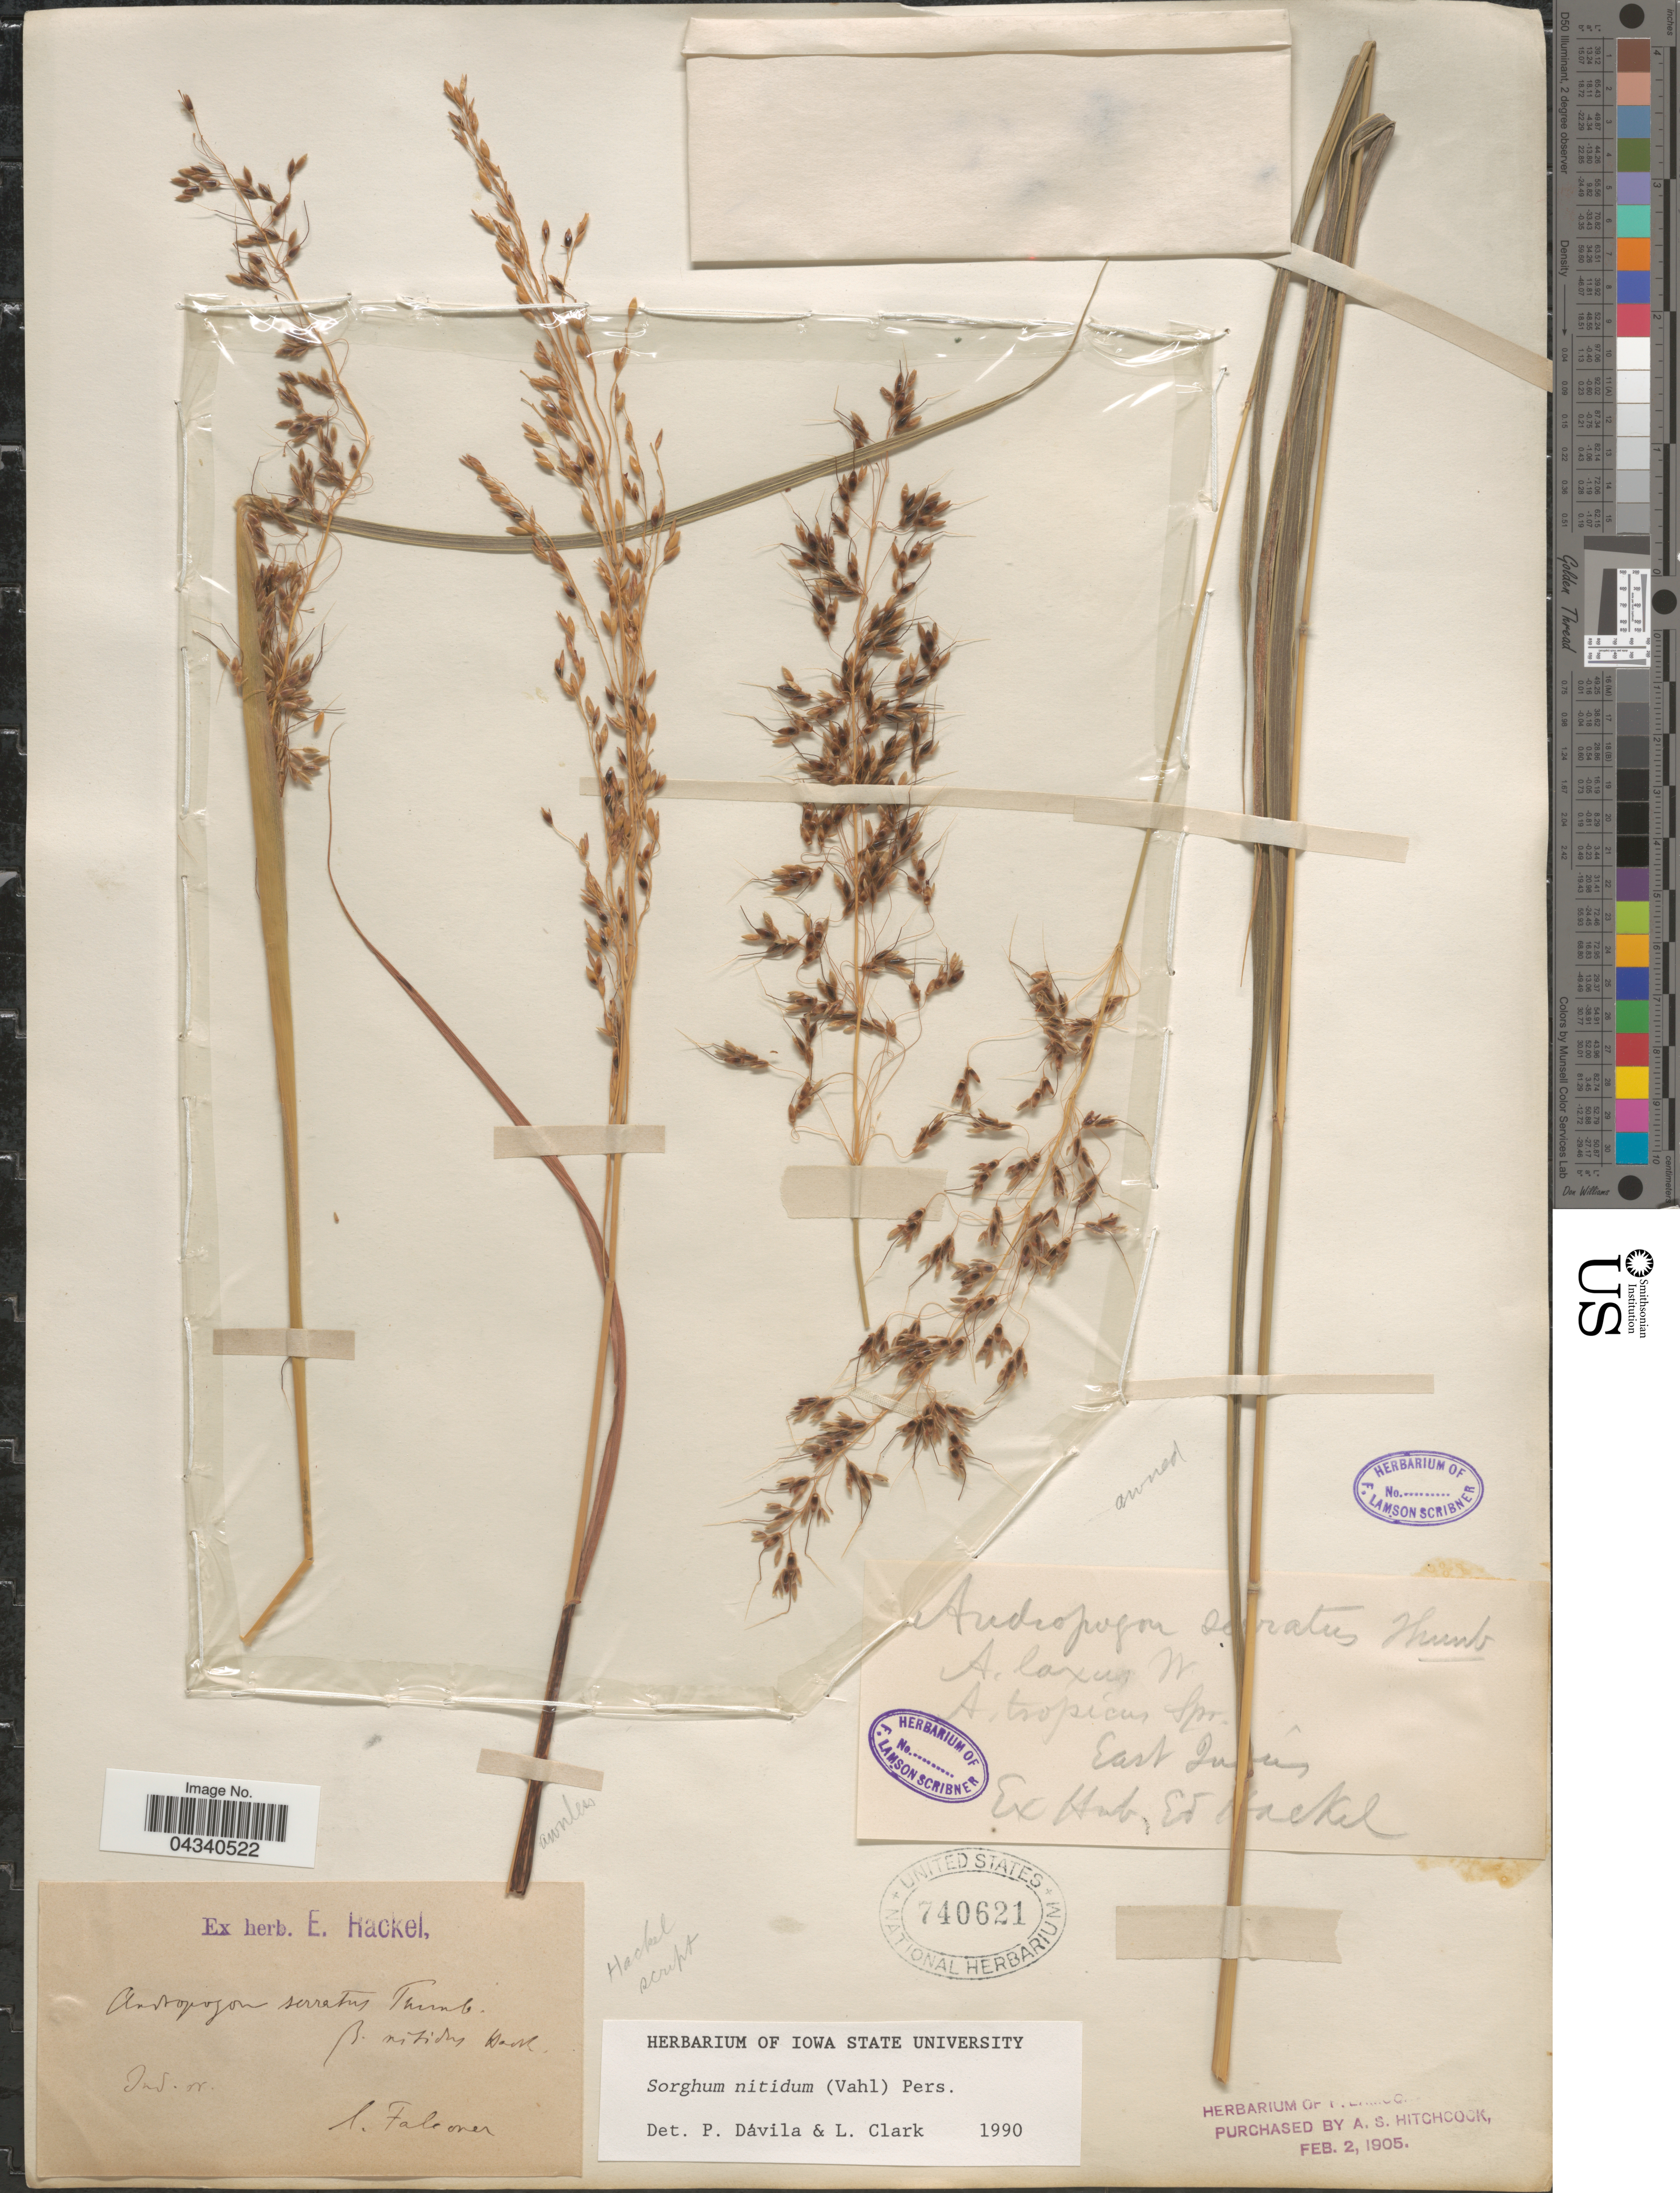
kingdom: Plantae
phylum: Tracheophyta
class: Liliopsida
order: Poales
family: Poaceae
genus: Sorghum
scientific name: Sorghum nitidum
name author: (Vahl) Pers.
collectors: -. Falconer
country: India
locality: Ind. or.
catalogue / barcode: US 740621